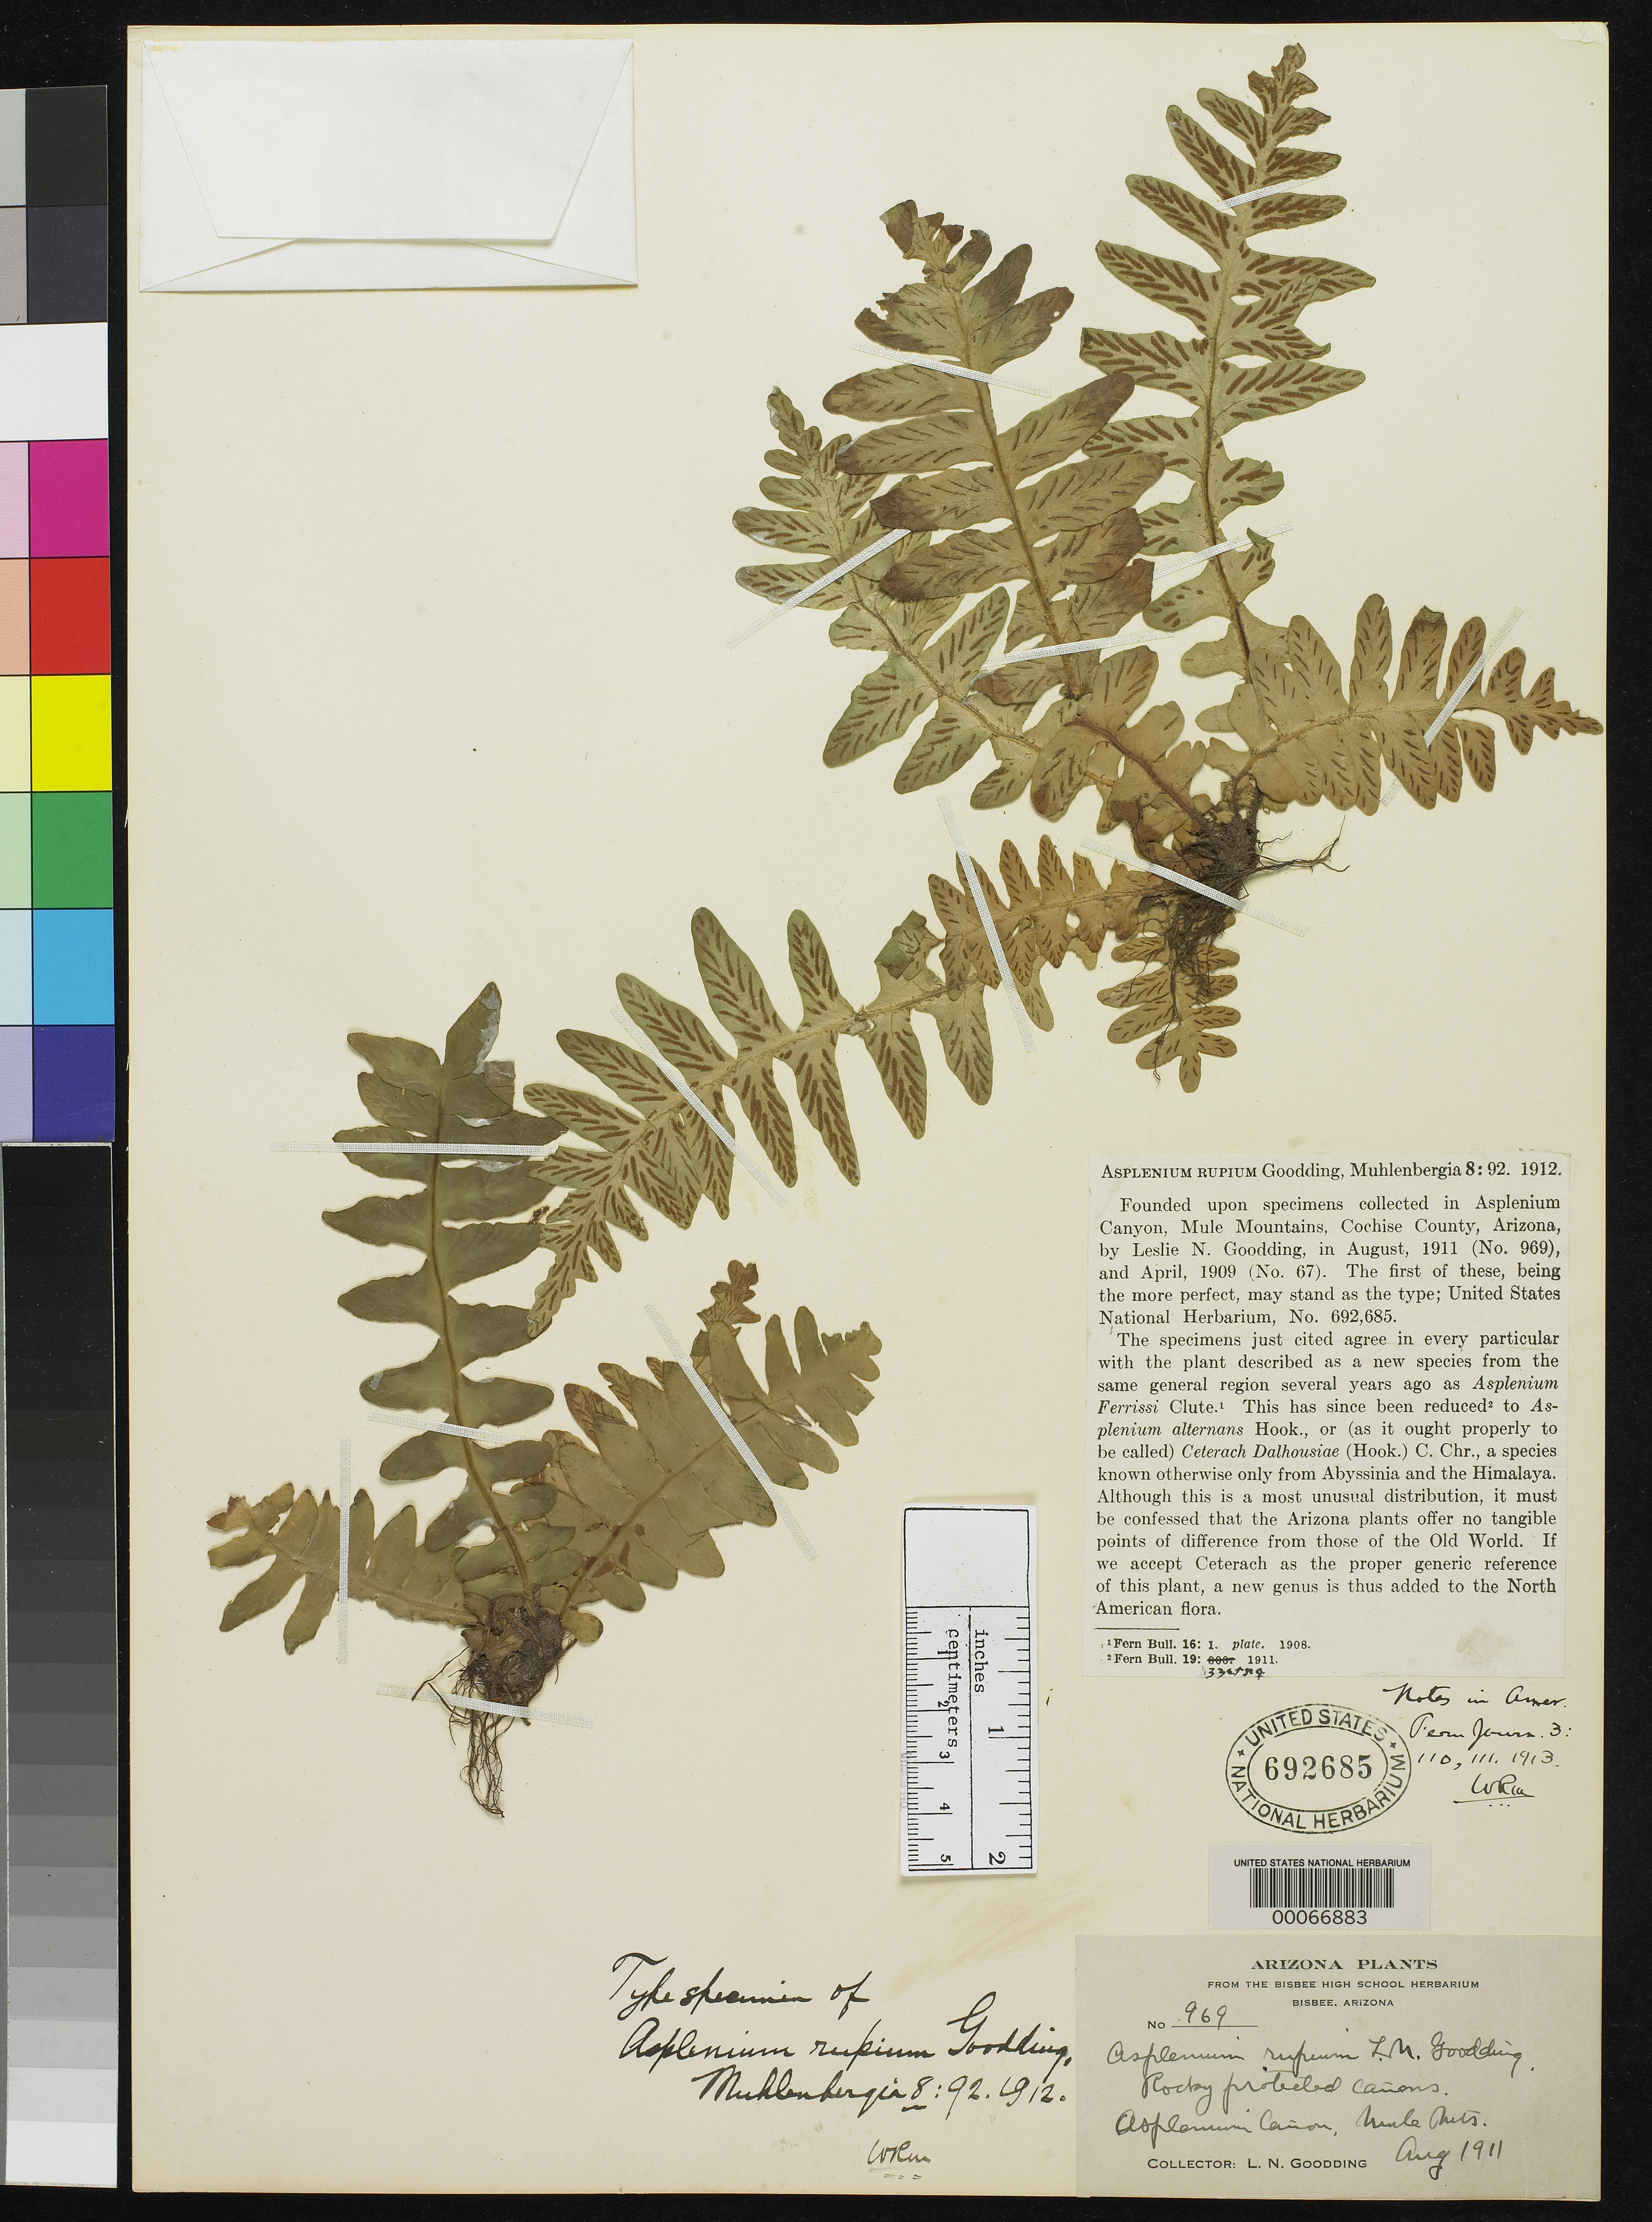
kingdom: Plantae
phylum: Tracheophyta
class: Polypodiopsida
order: Polypodiales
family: Aspleniaceae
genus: Asplenium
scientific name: Asplenium rupium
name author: Goodd.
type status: Holotype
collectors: L. N. Goodding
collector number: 969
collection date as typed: Aug 1911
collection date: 1911-08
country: United States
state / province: Arizona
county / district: Cochise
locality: Asplenium Canon, Mule Mountains.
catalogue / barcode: US 692685